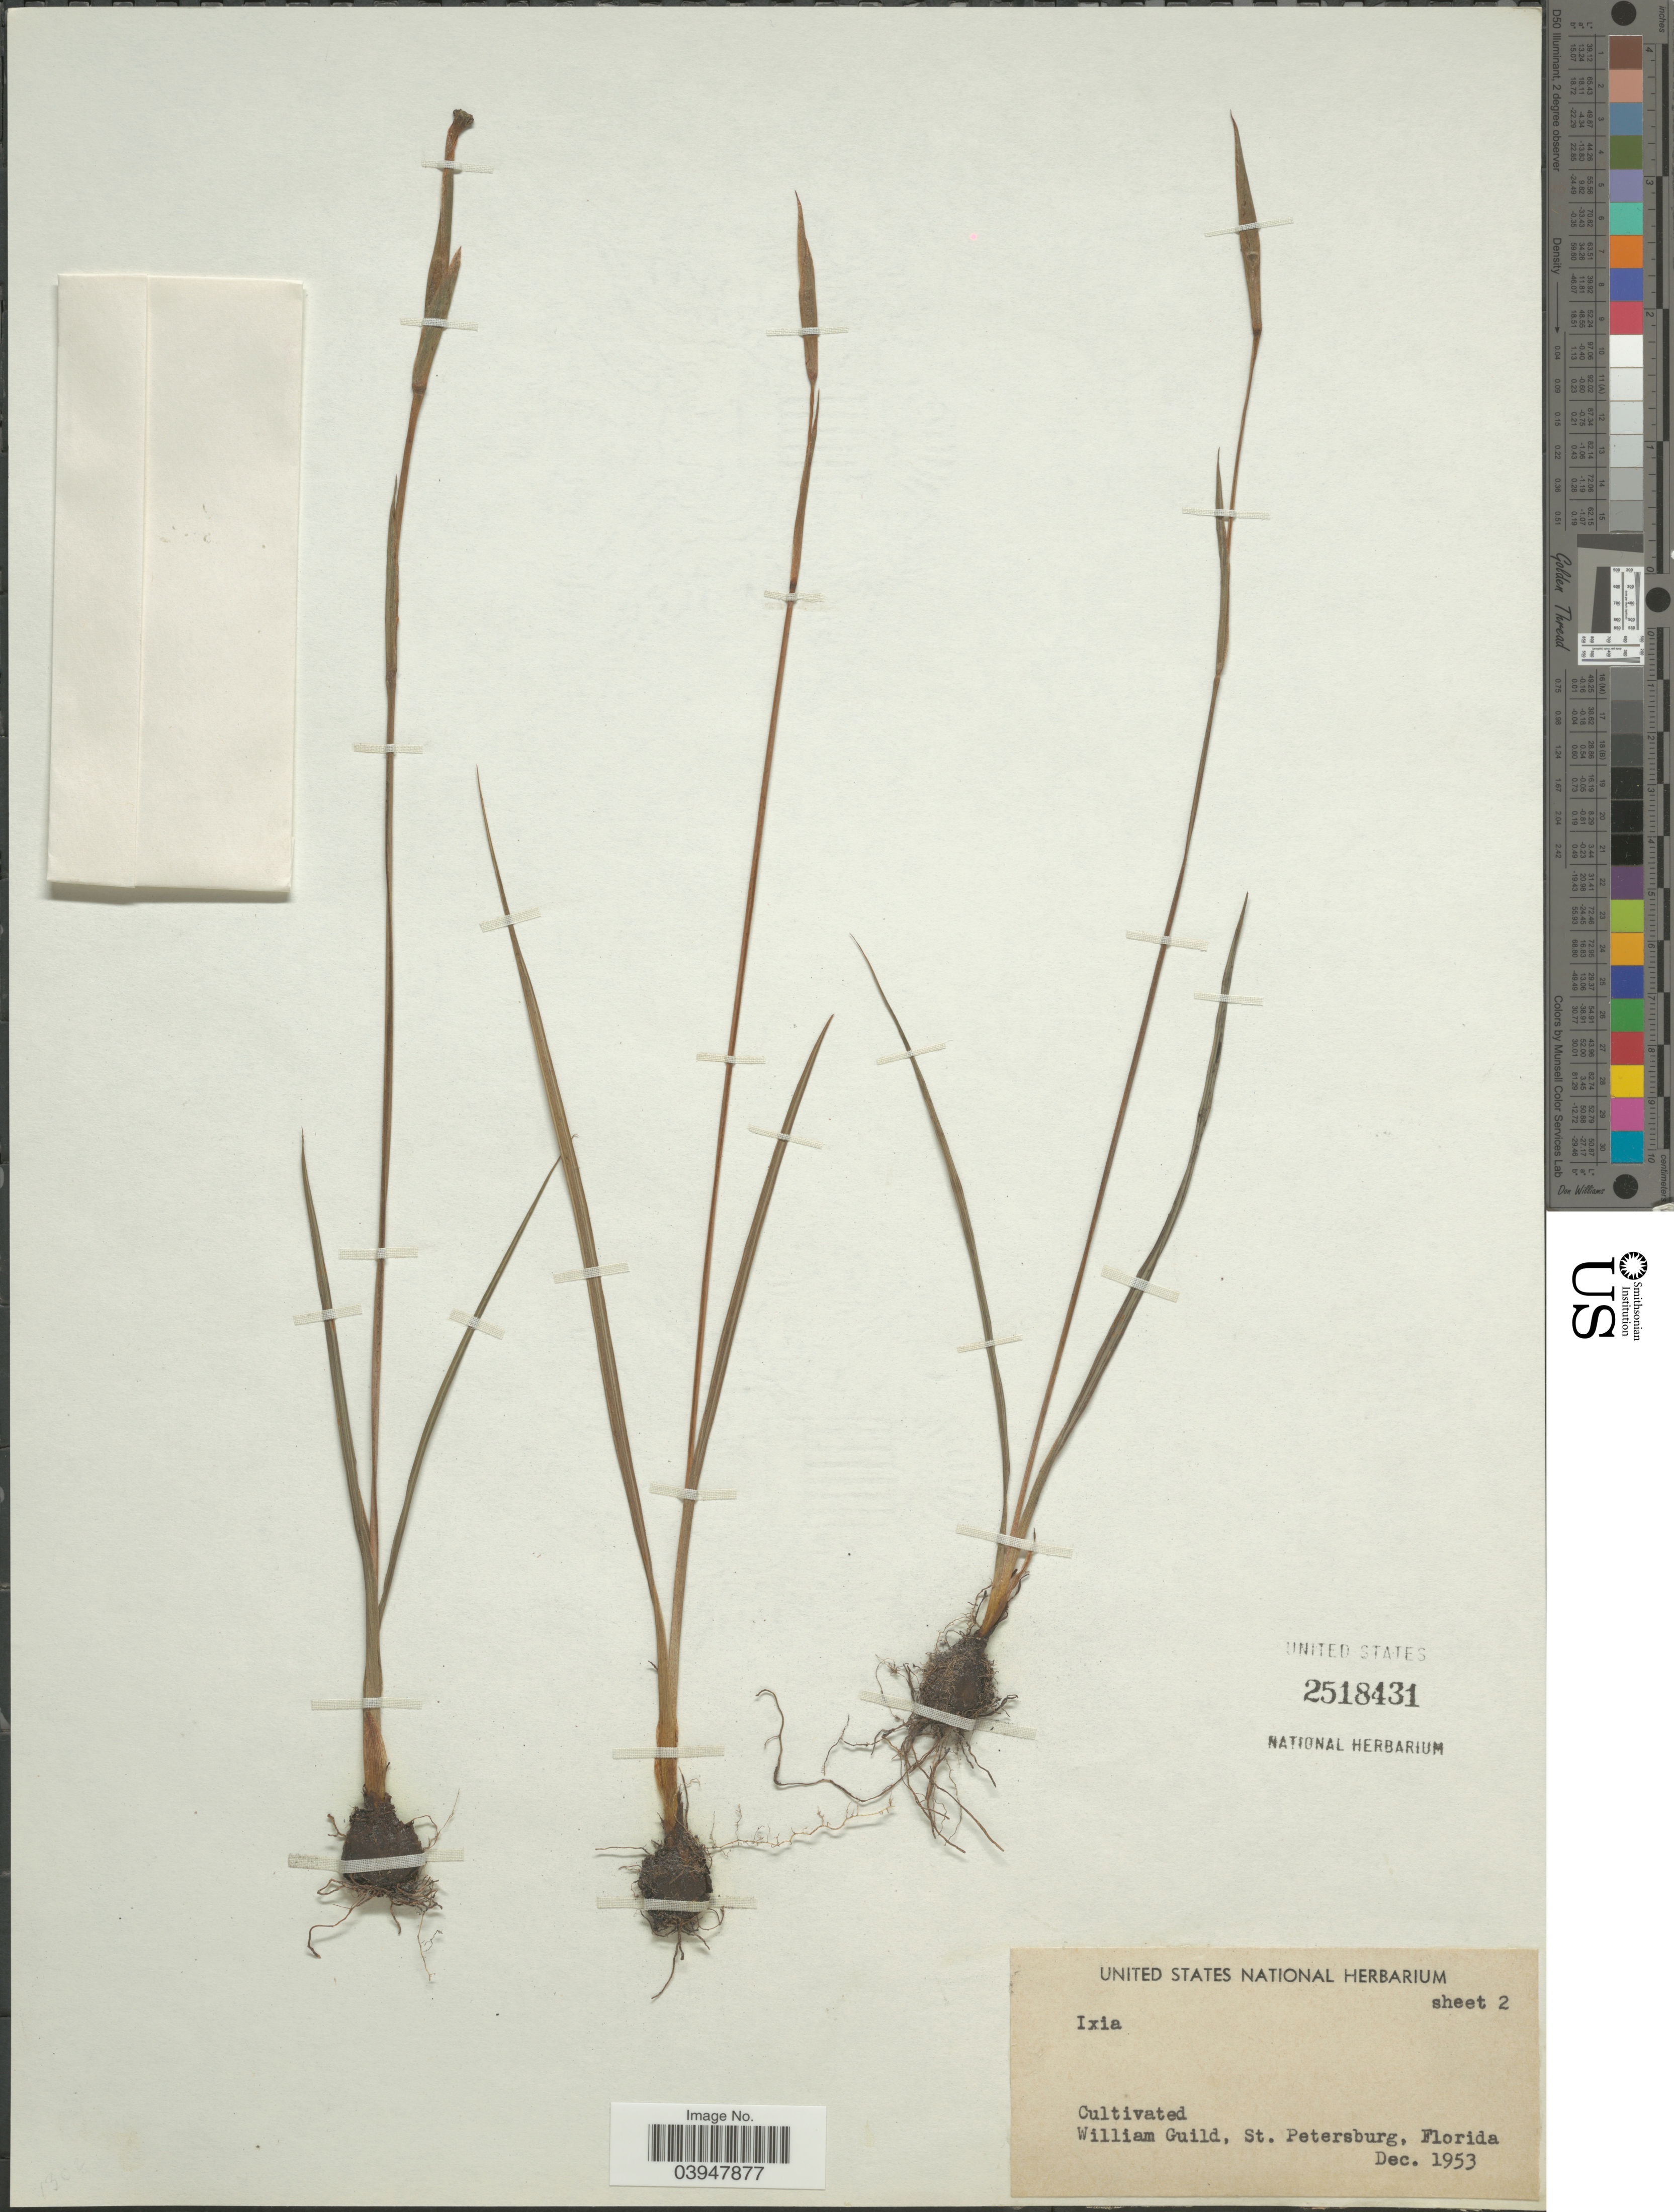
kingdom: Plantae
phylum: Tracheophyta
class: Liliopsida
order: Asparagales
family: Iridaceae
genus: Ixia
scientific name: Ixia sp.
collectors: W. Guild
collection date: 1953-12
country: United States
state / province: Florida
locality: St. Petersburg.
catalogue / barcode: US 2518431